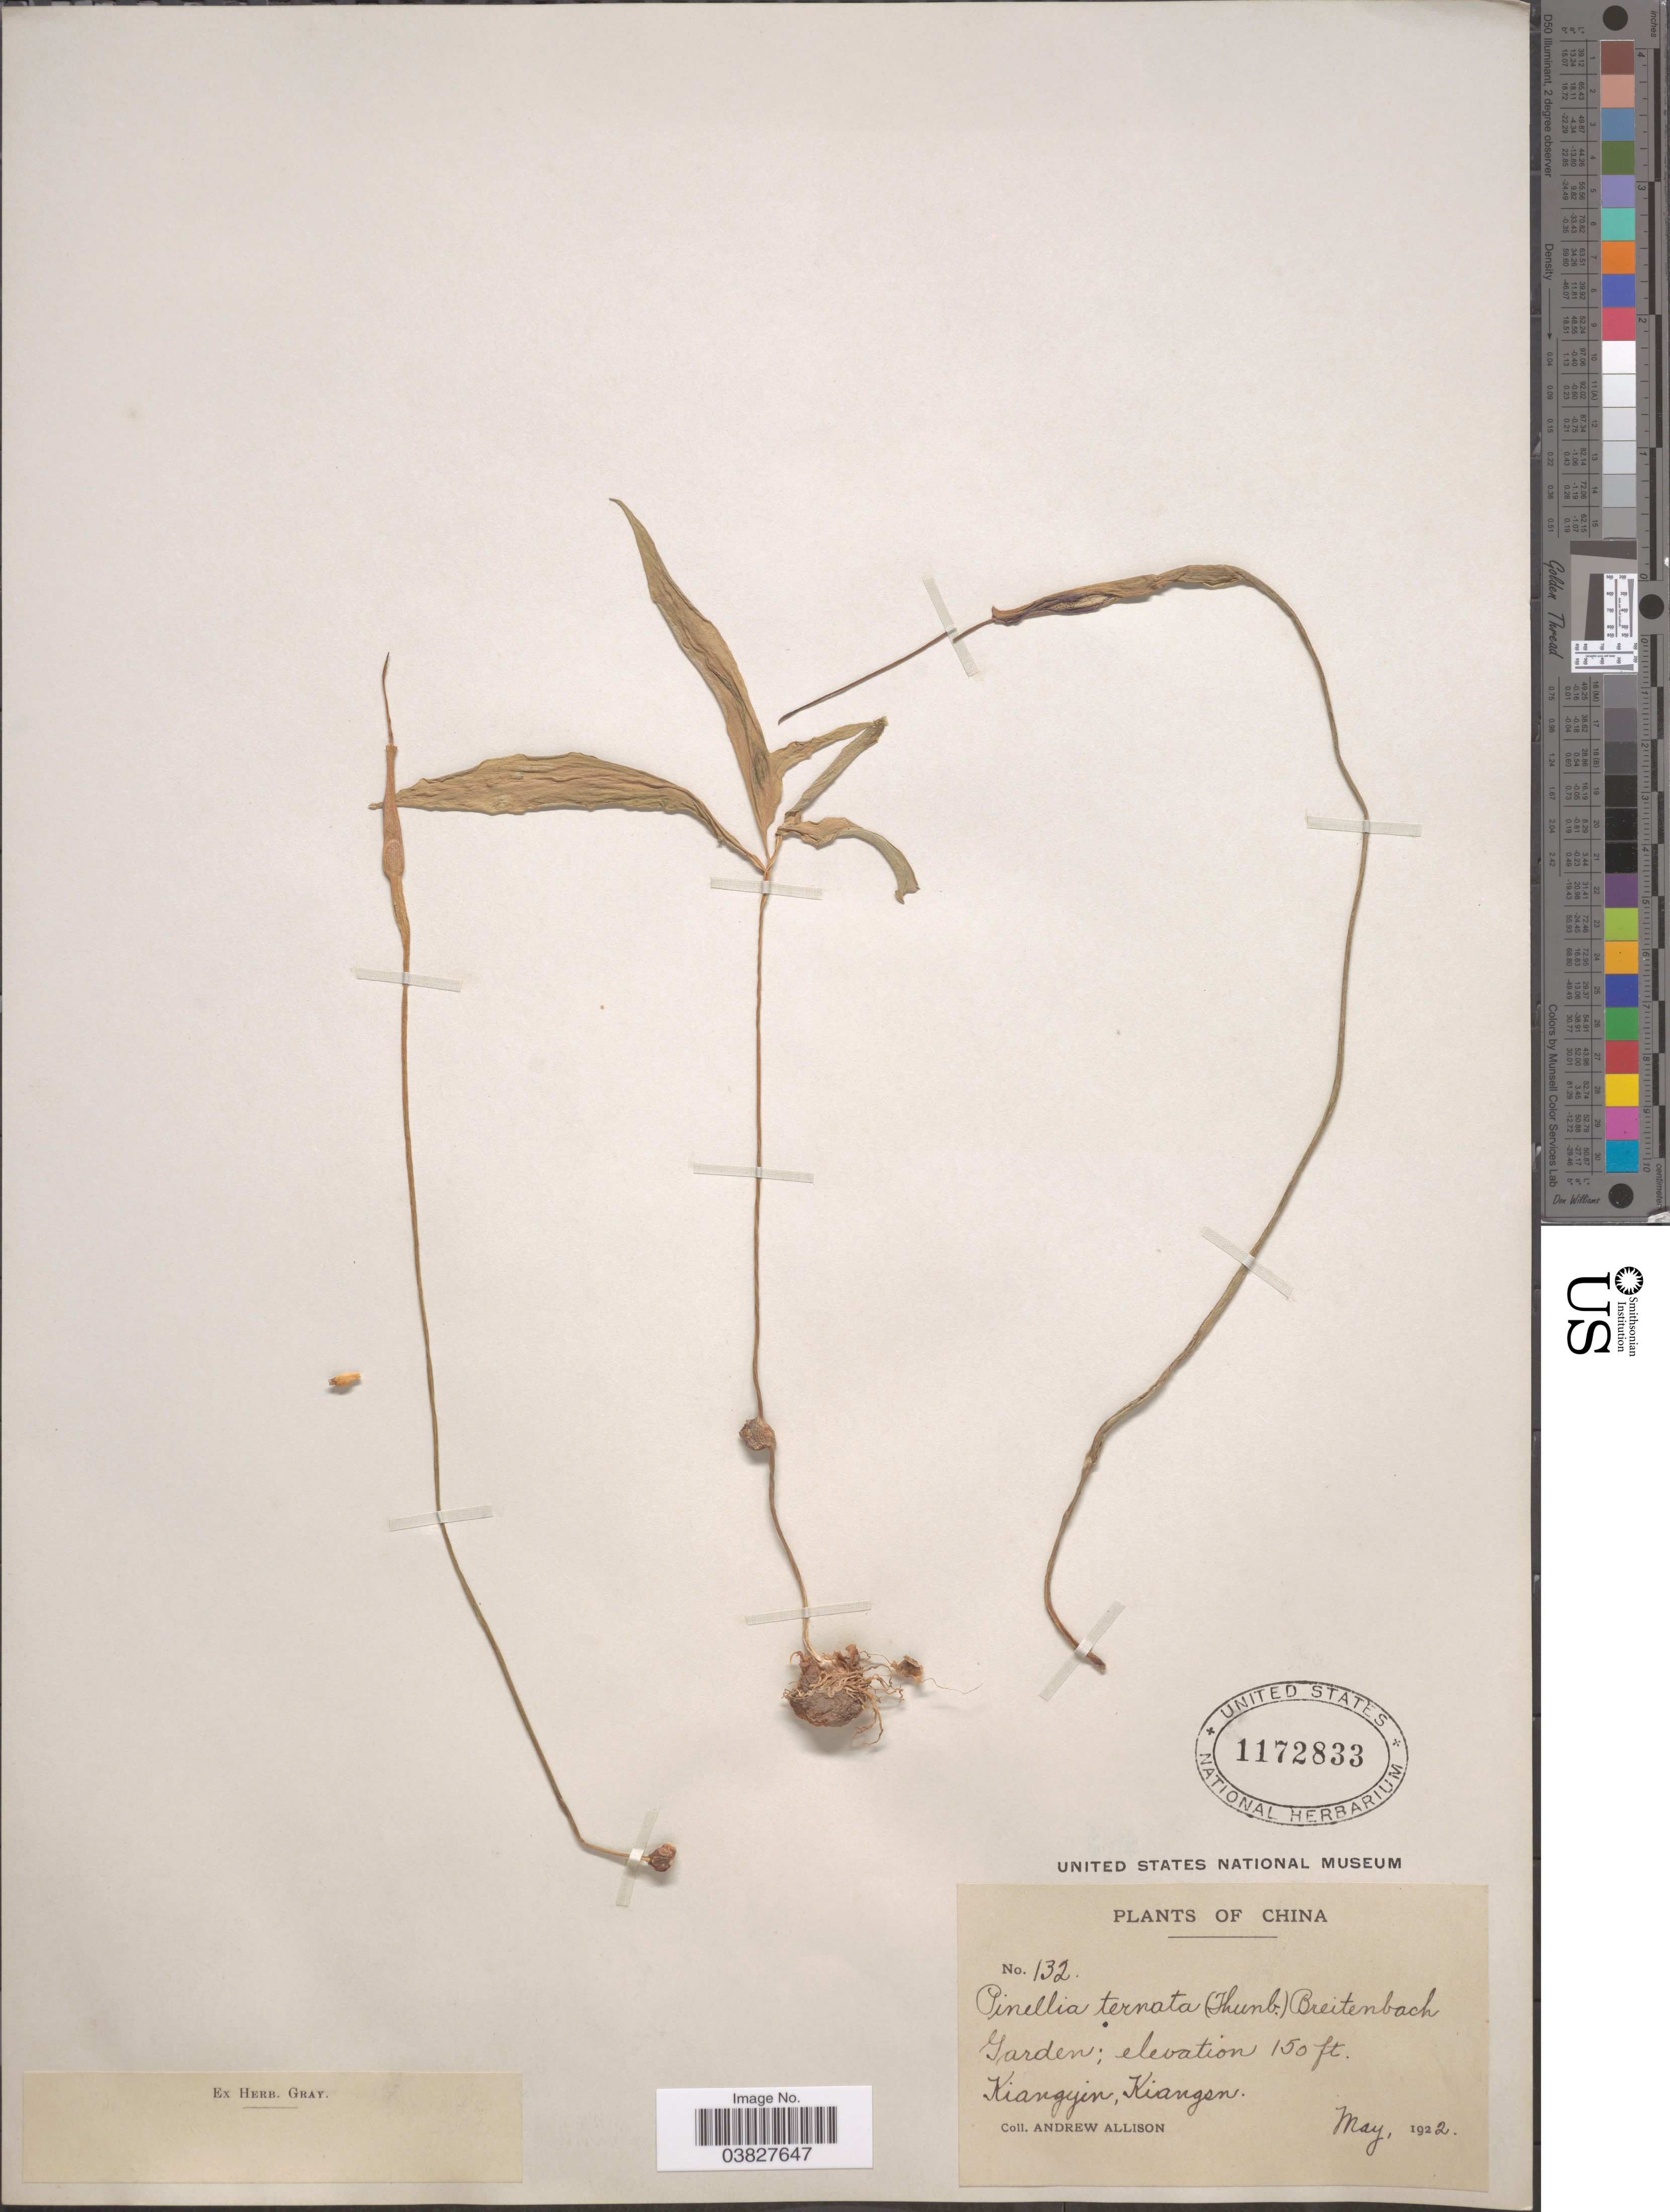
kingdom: Plantae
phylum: Tracheophyta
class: Liliopsida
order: Alismatales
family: Araceae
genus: Pinellia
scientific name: Pinellia ternata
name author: Druce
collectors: A. Allison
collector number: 132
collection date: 1922-05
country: China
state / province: Jiangsu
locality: Garden; Kiangyin, Kiangsu.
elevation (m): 46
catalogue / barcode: US 1172833